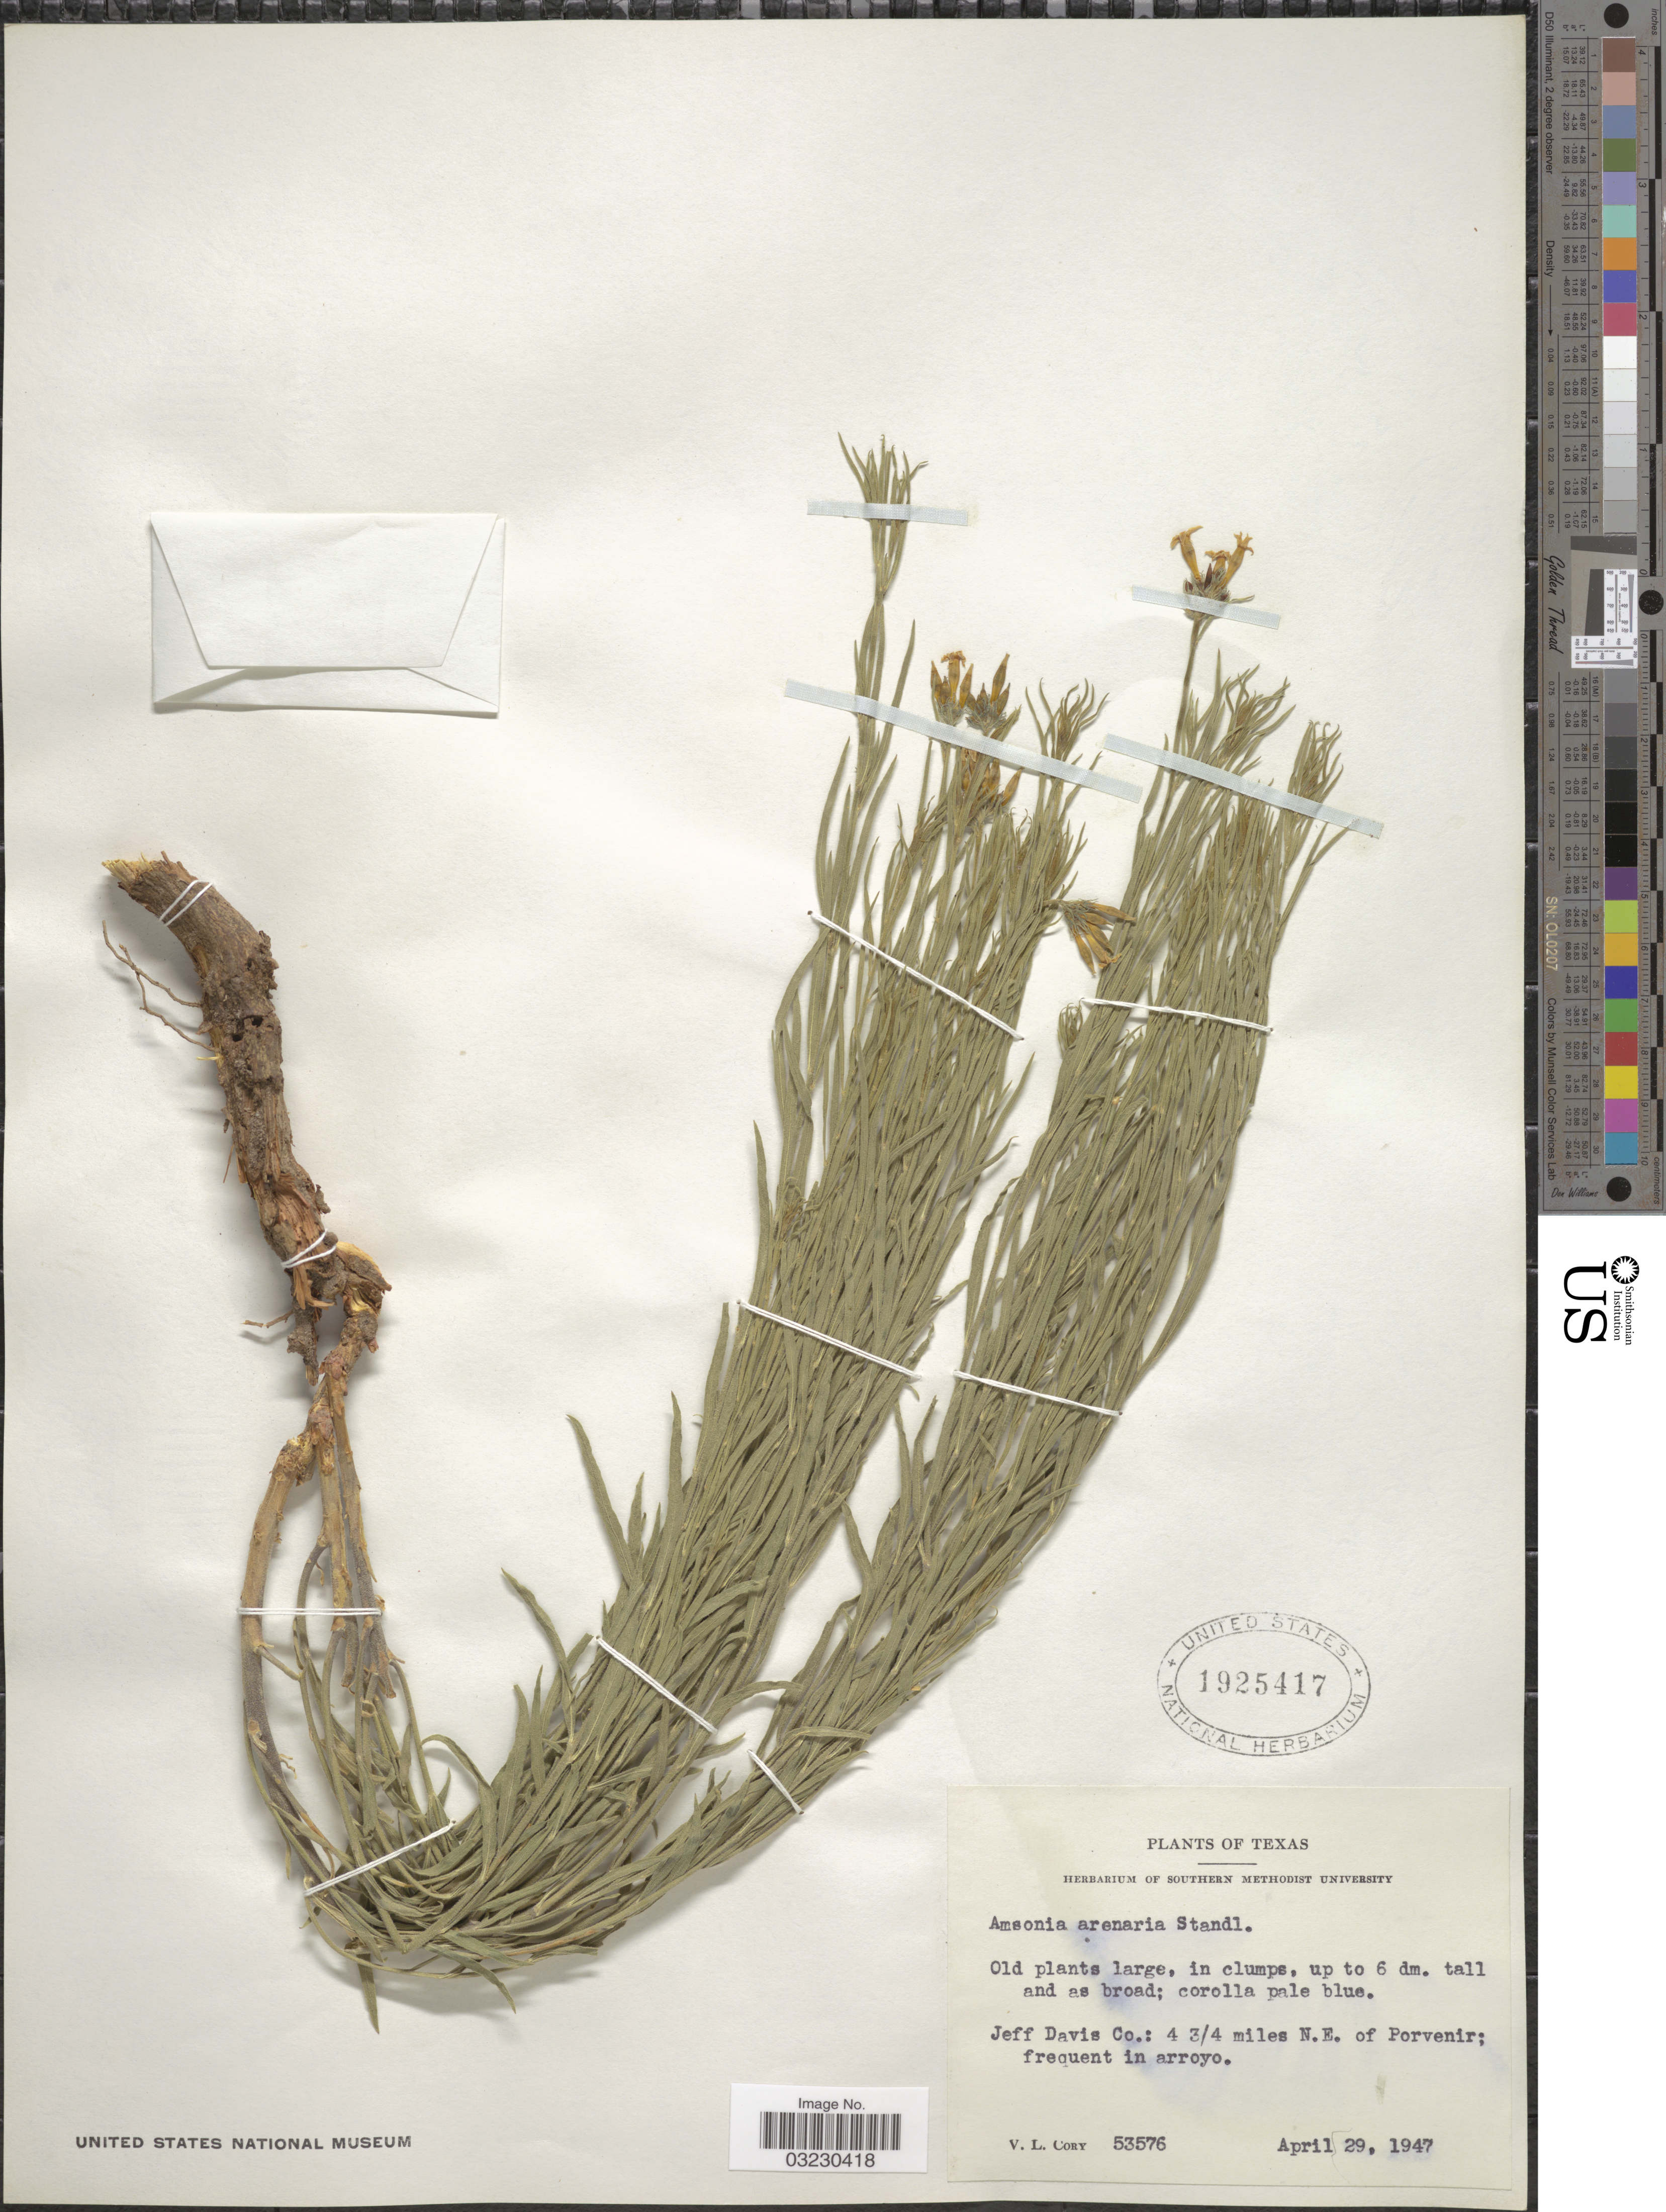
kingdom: Plantae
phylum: Tracheophyta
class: Magnoliopsida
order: Gentianales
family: Apocynaceae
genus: Amsonia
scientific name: Amsonia arenaria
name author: Standl.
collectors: V. Cory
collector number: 53576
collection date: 1947-04-29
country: United States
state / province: Texas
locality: Jeff Davis Co.: 4 3/4 mile N. E. of Porvenir; frequent in arroyo.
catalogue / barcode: US 1925417